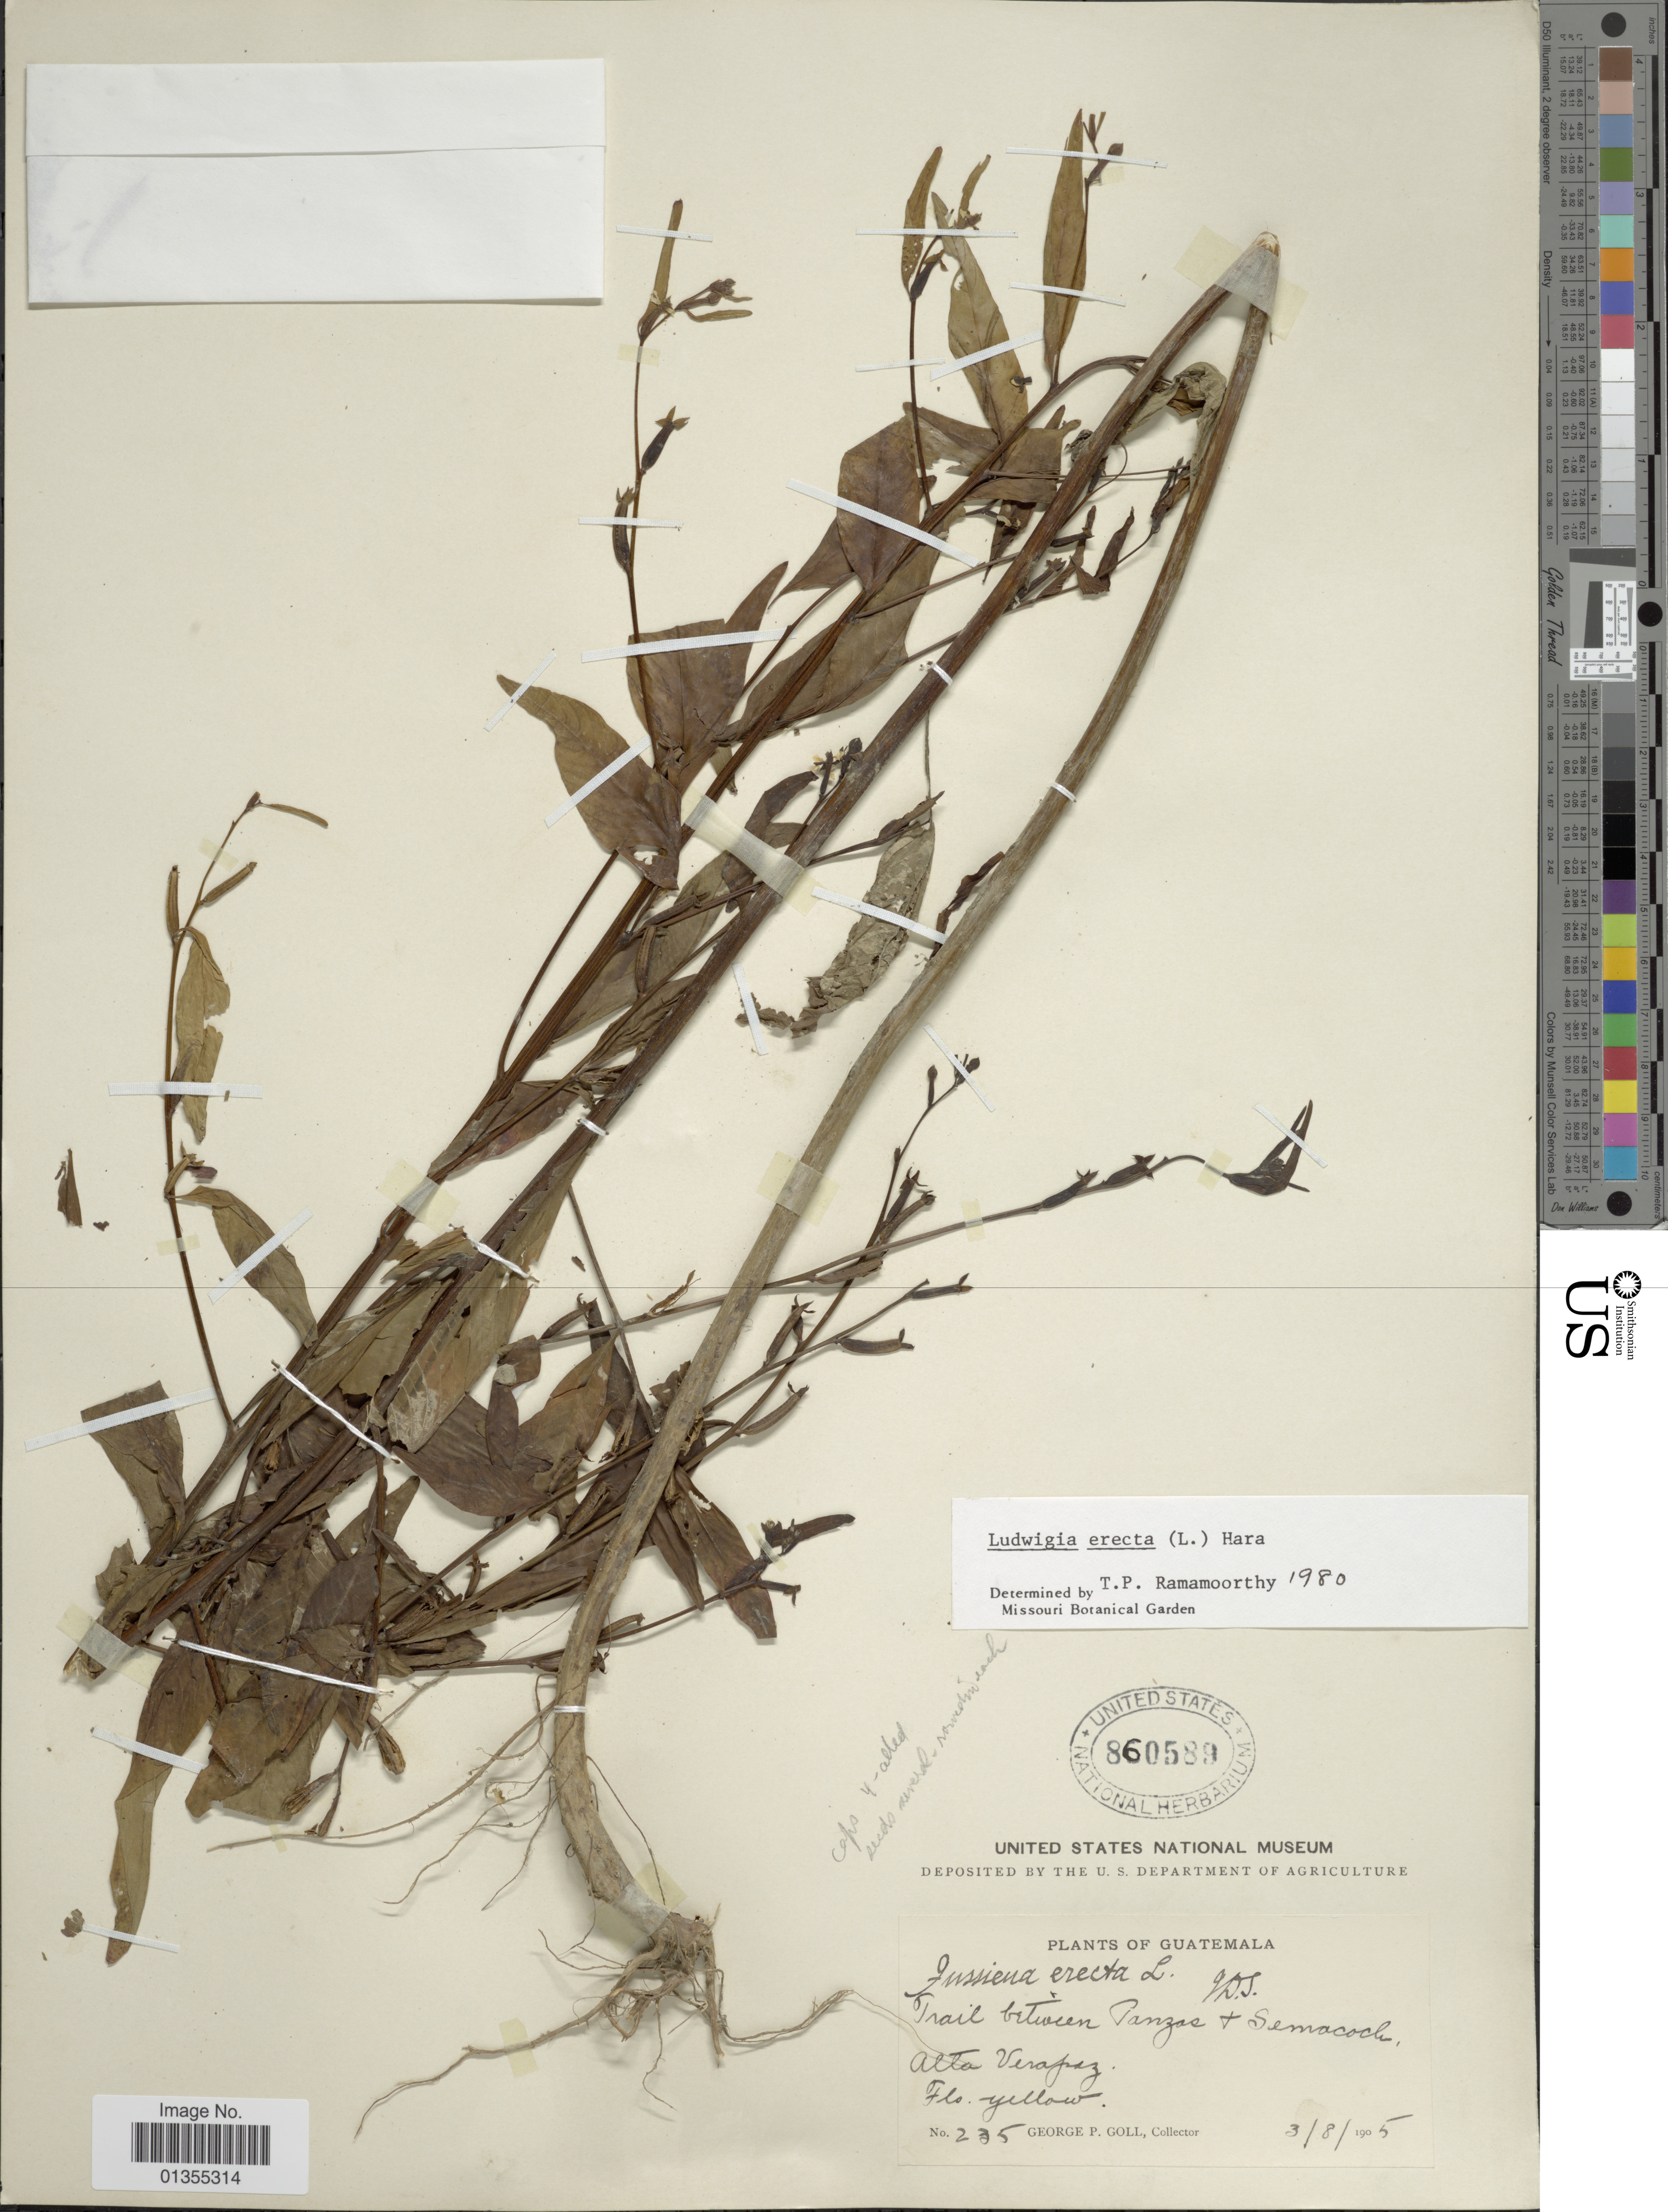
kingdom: Plantae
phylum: Tracheophyta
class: Magnoliopsida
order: Myrtales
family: Onagraceae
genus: Ludwigia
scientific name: Ludwigia erecta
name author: (L.) H. Hara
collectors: G. P. Goll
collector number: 235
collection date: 1905-08-03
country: Guatemala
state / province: Alta Verapaz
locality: Trail between Tanzas + Semacock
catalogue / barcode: US 860589